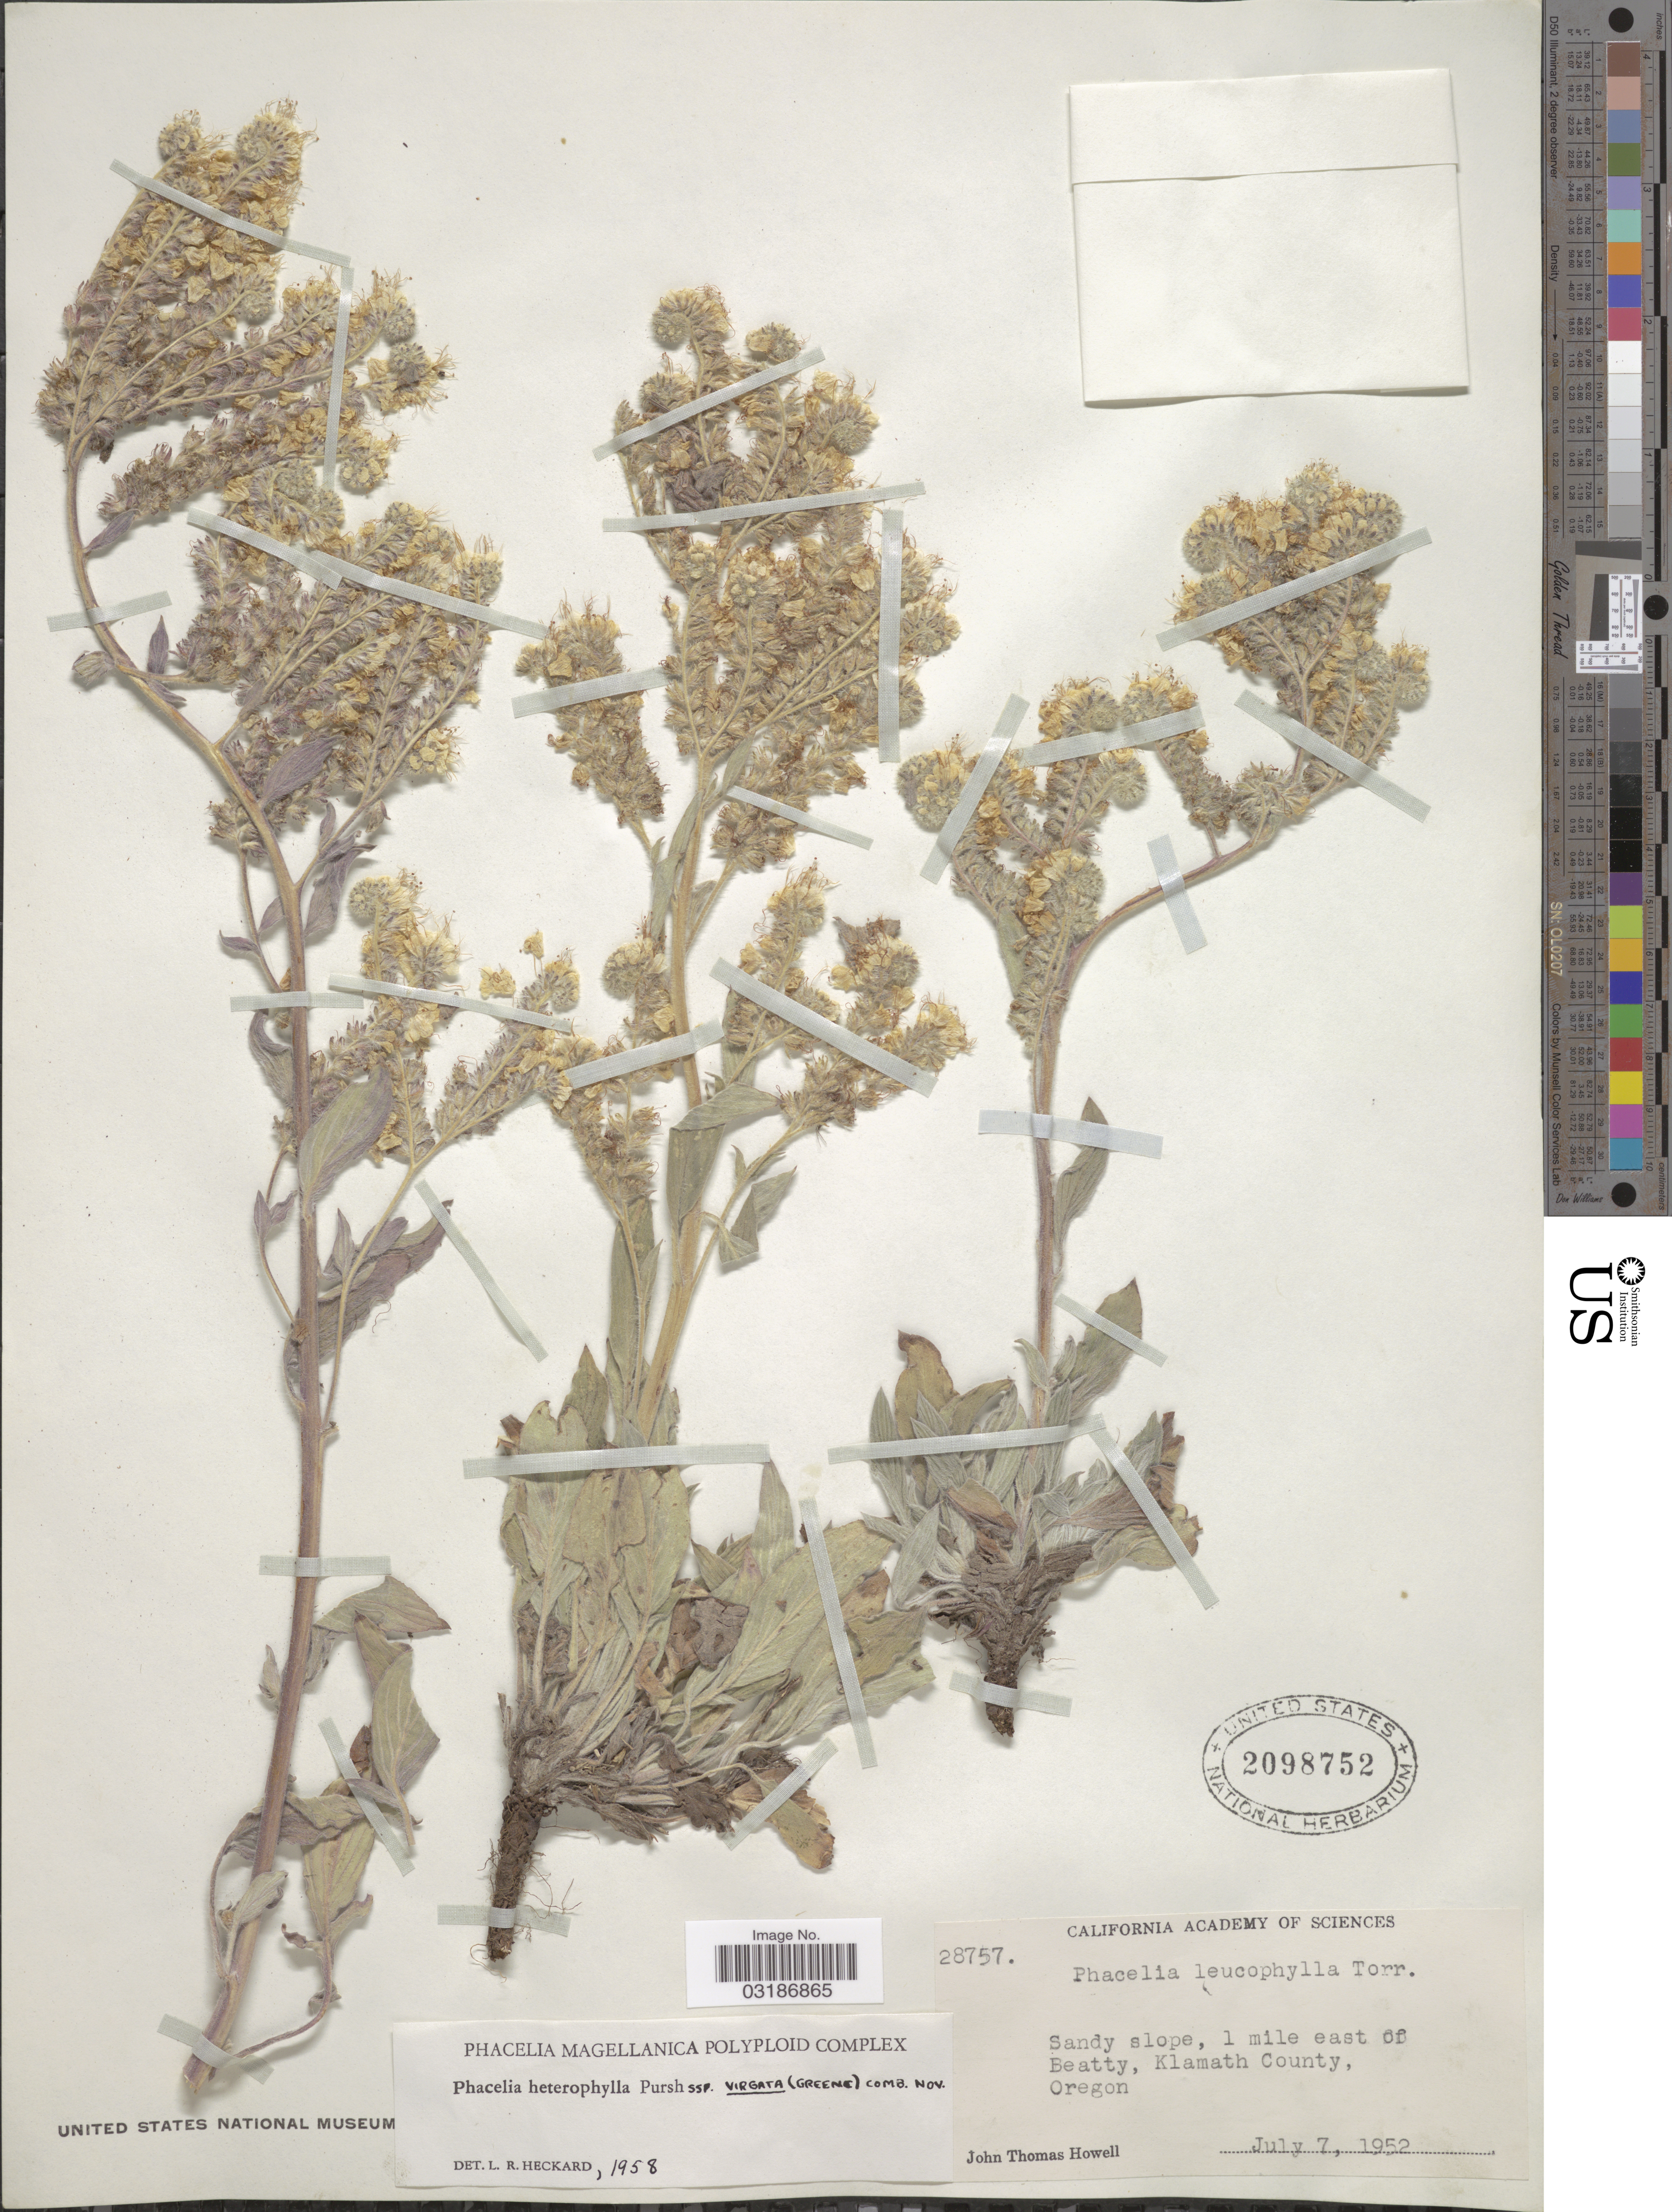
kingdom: Plantae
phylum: Tracheophyta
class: Magnoliopsida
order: Boraginales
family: Hydrophyllaceae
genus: Phacelia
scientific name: Phacelia heterophylla subsp. virgata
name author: (Greene) Heckard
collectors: J. T. Howell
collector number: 28757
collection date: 1952-07-07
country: United States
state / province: Oregon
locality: Sandy slope, 1 mile east of Beatty, Klamath County.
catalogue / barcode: US 2098752